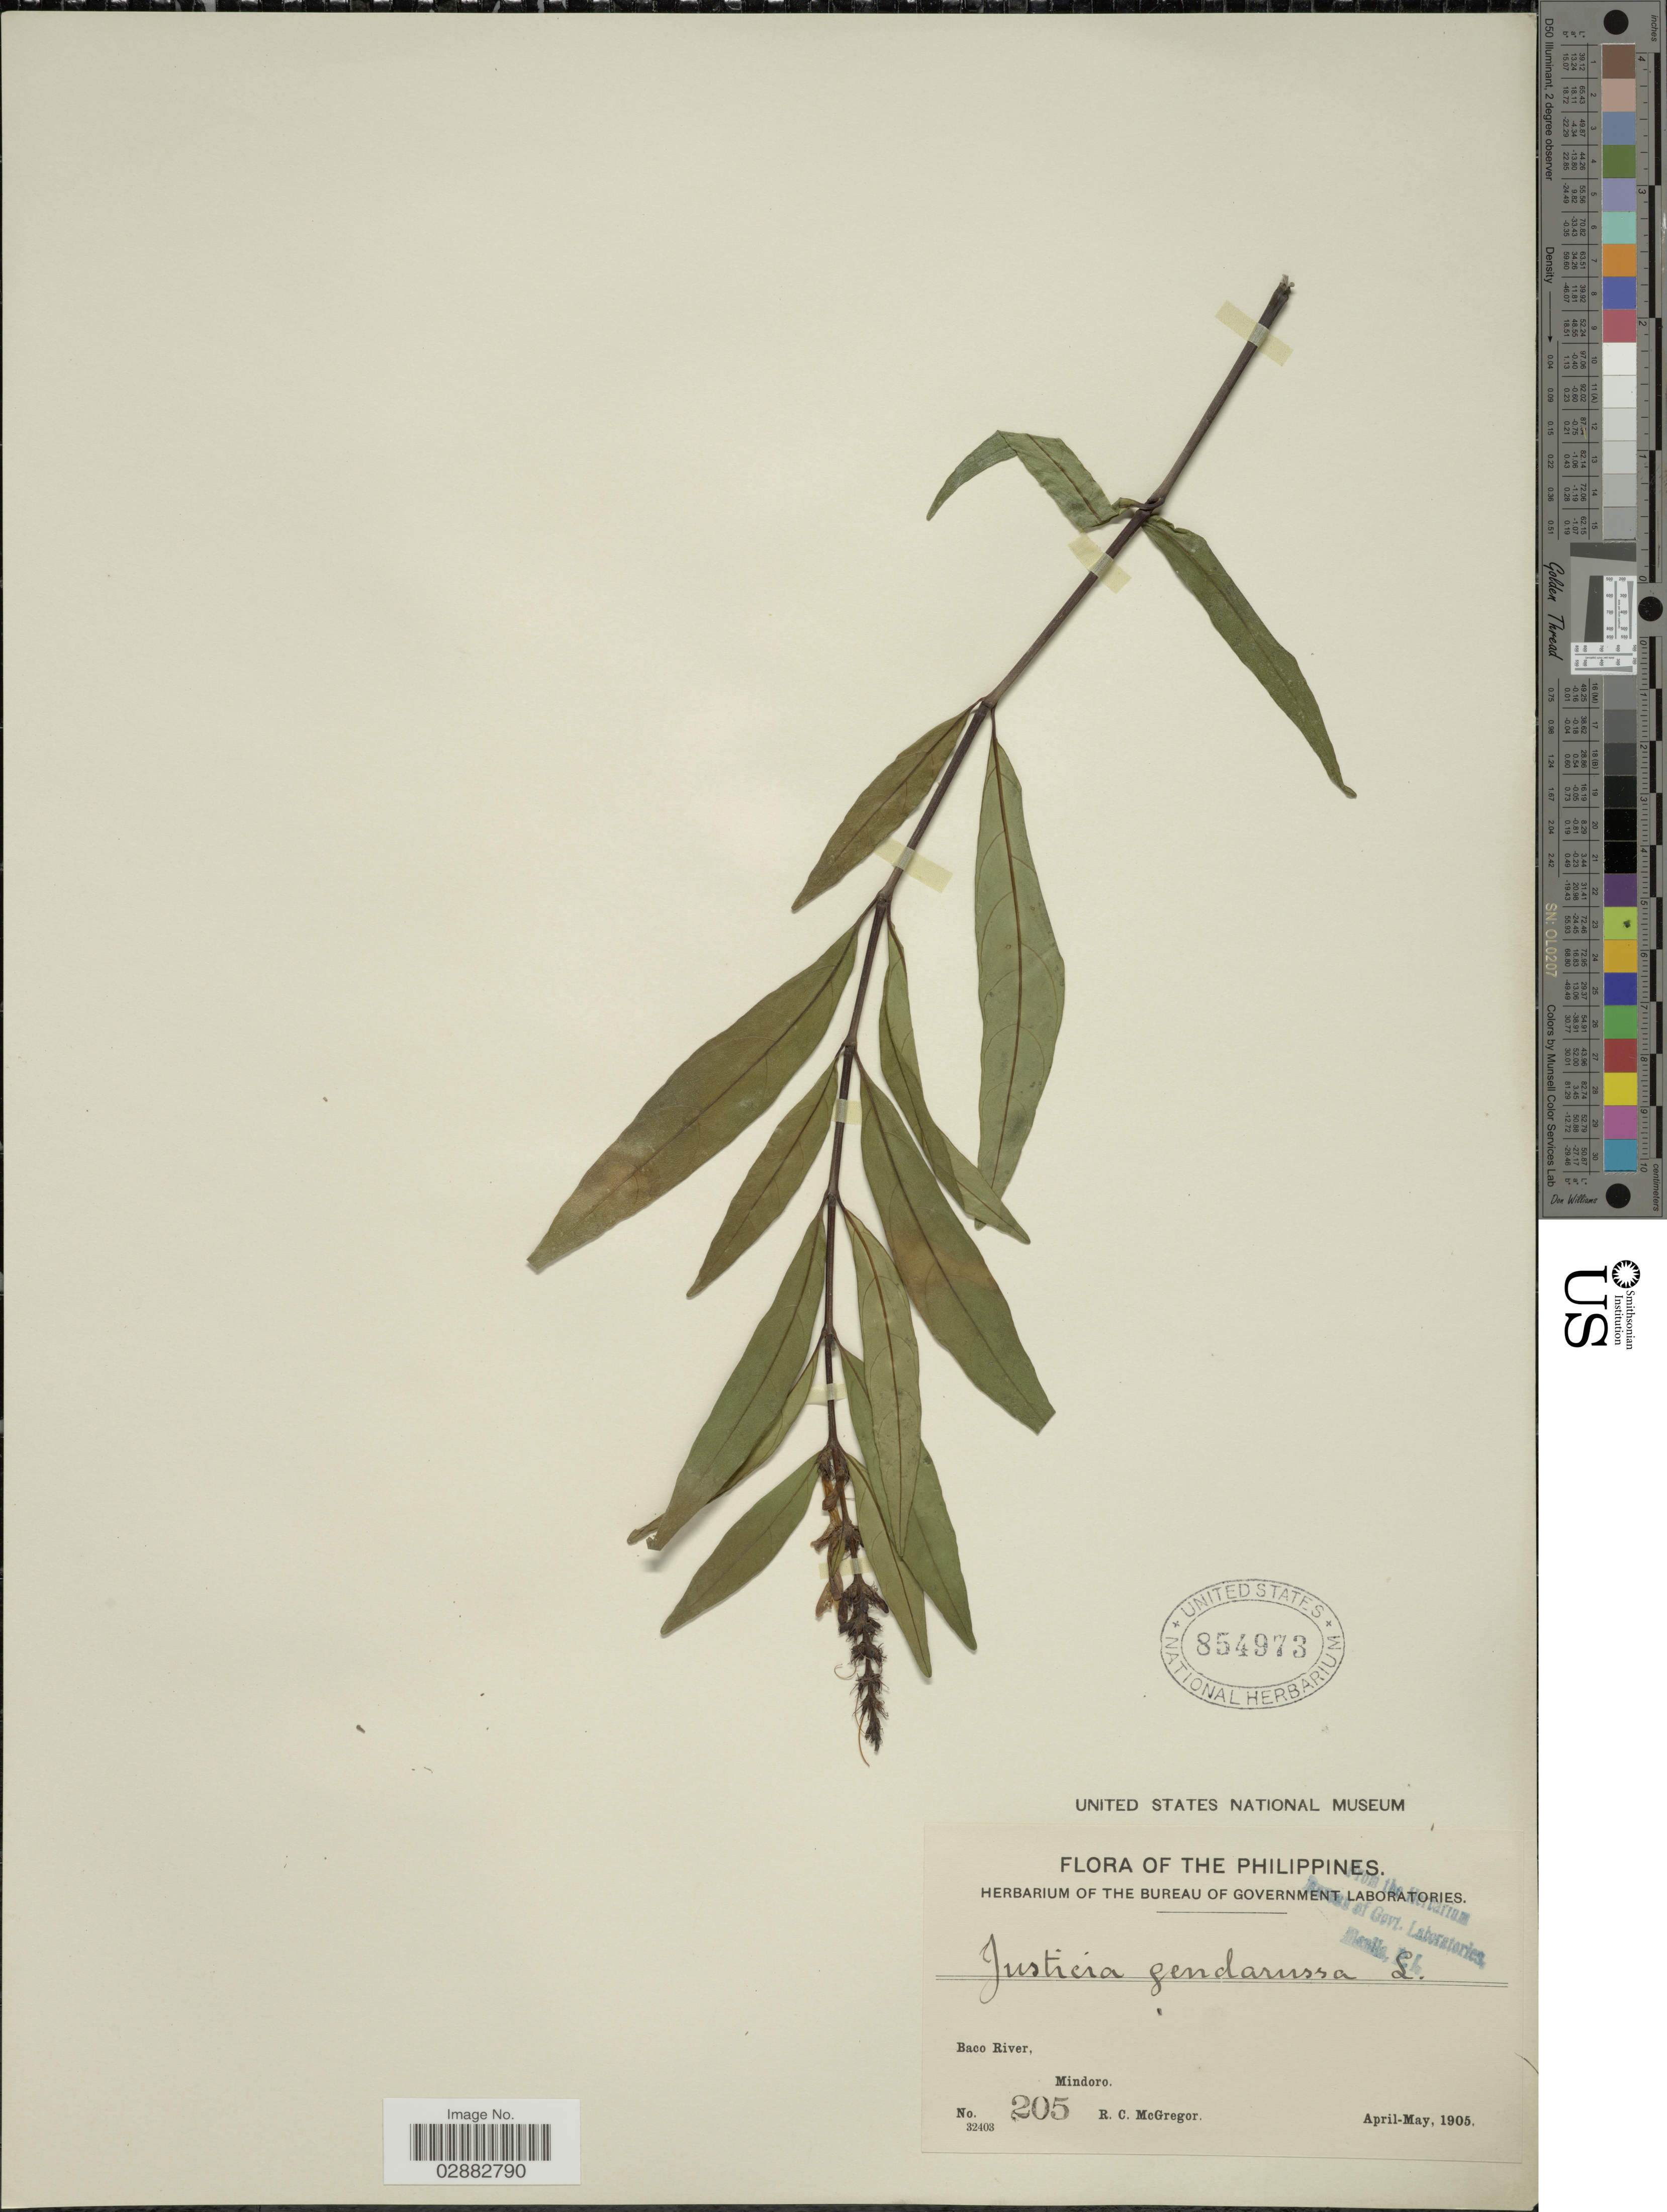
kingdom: Plantae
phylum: Tracheophyta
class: Magnoliopsida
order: Lamiales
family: Acanthaceae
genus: Justicia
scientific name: Justicia gendarussa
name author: Burm. f.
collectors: R. C. McGregor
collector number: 205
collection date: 1905-04/1905-05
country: Philippines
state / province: Mimaropa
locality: Baco River, Mindoro.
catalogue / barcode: US 854973